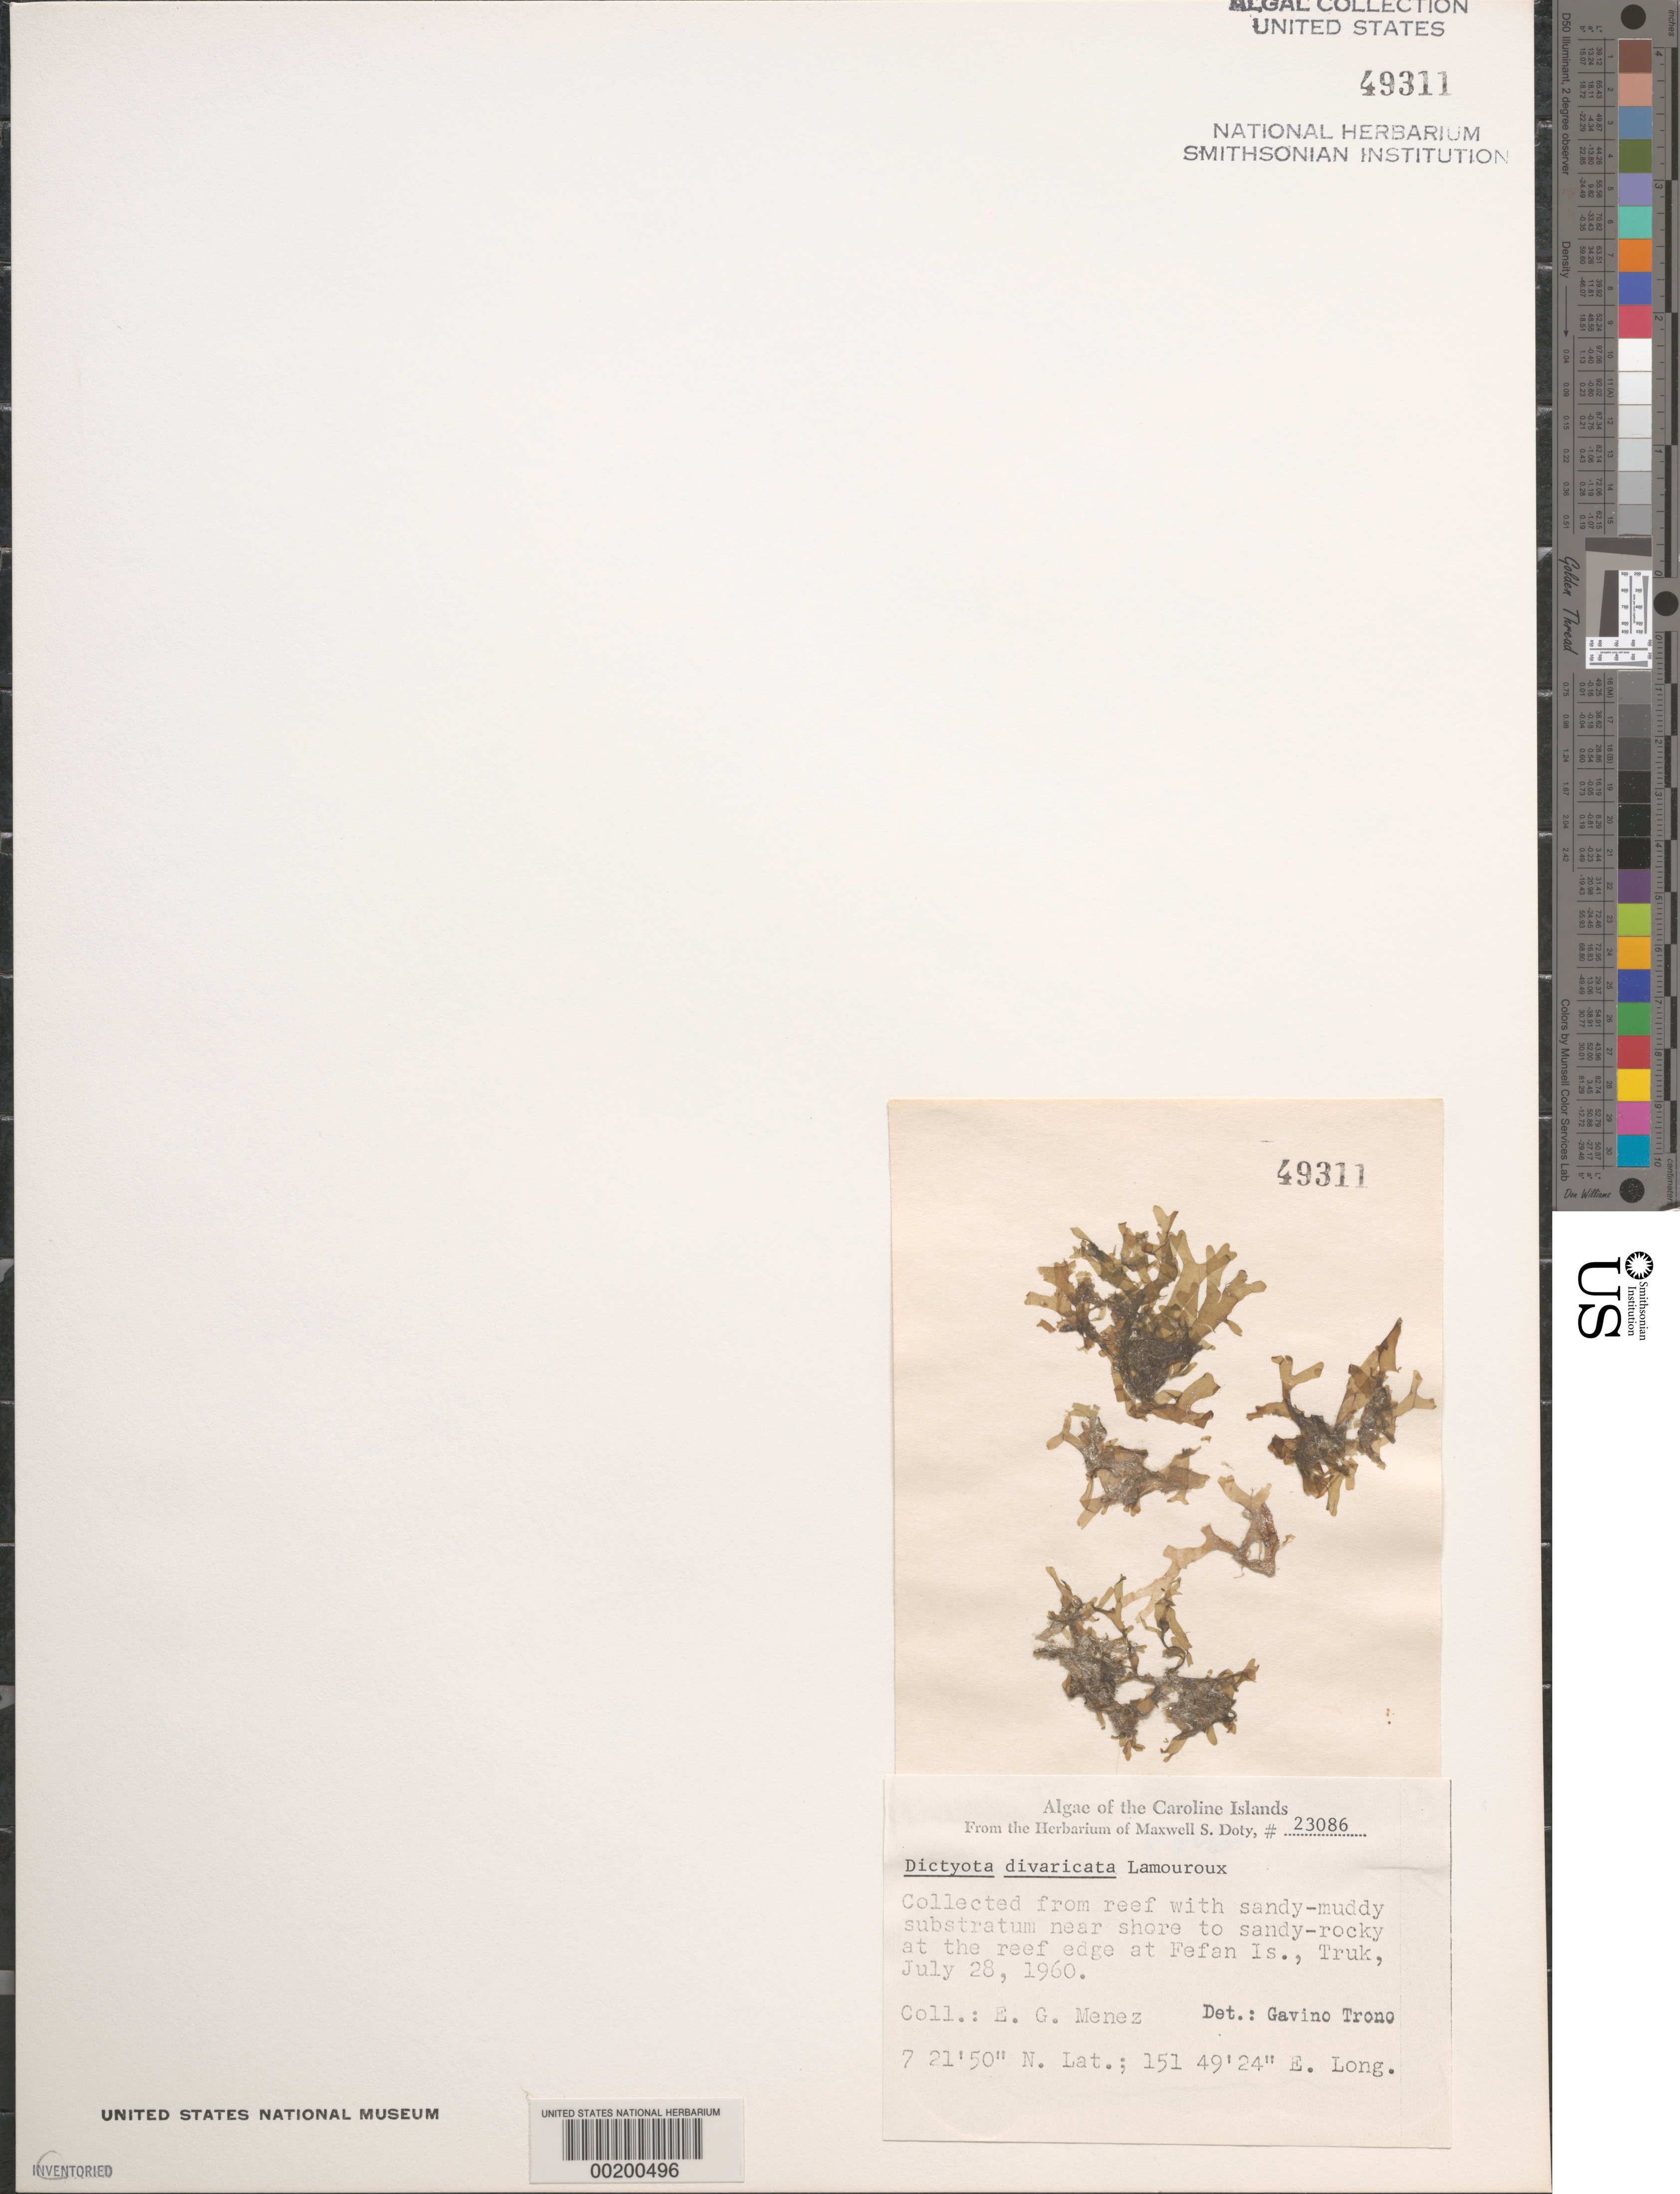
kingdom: Chromista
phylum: Ochrophyta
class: Phaeophyceae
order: Dictyotales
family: Dictyotaceae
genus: Dictyota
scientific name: Dictyota divaricata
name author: J.V.Lamouroux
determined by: Trono, Gavino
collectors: Meñez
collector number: MSD 23086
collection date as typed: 28 Jul 1960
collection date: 1960-07-28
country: Micronesia, Federated States of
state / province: Truk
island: Fefan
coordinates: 7 21' 50" N, 151 49' 24" E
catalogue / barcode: US 49311